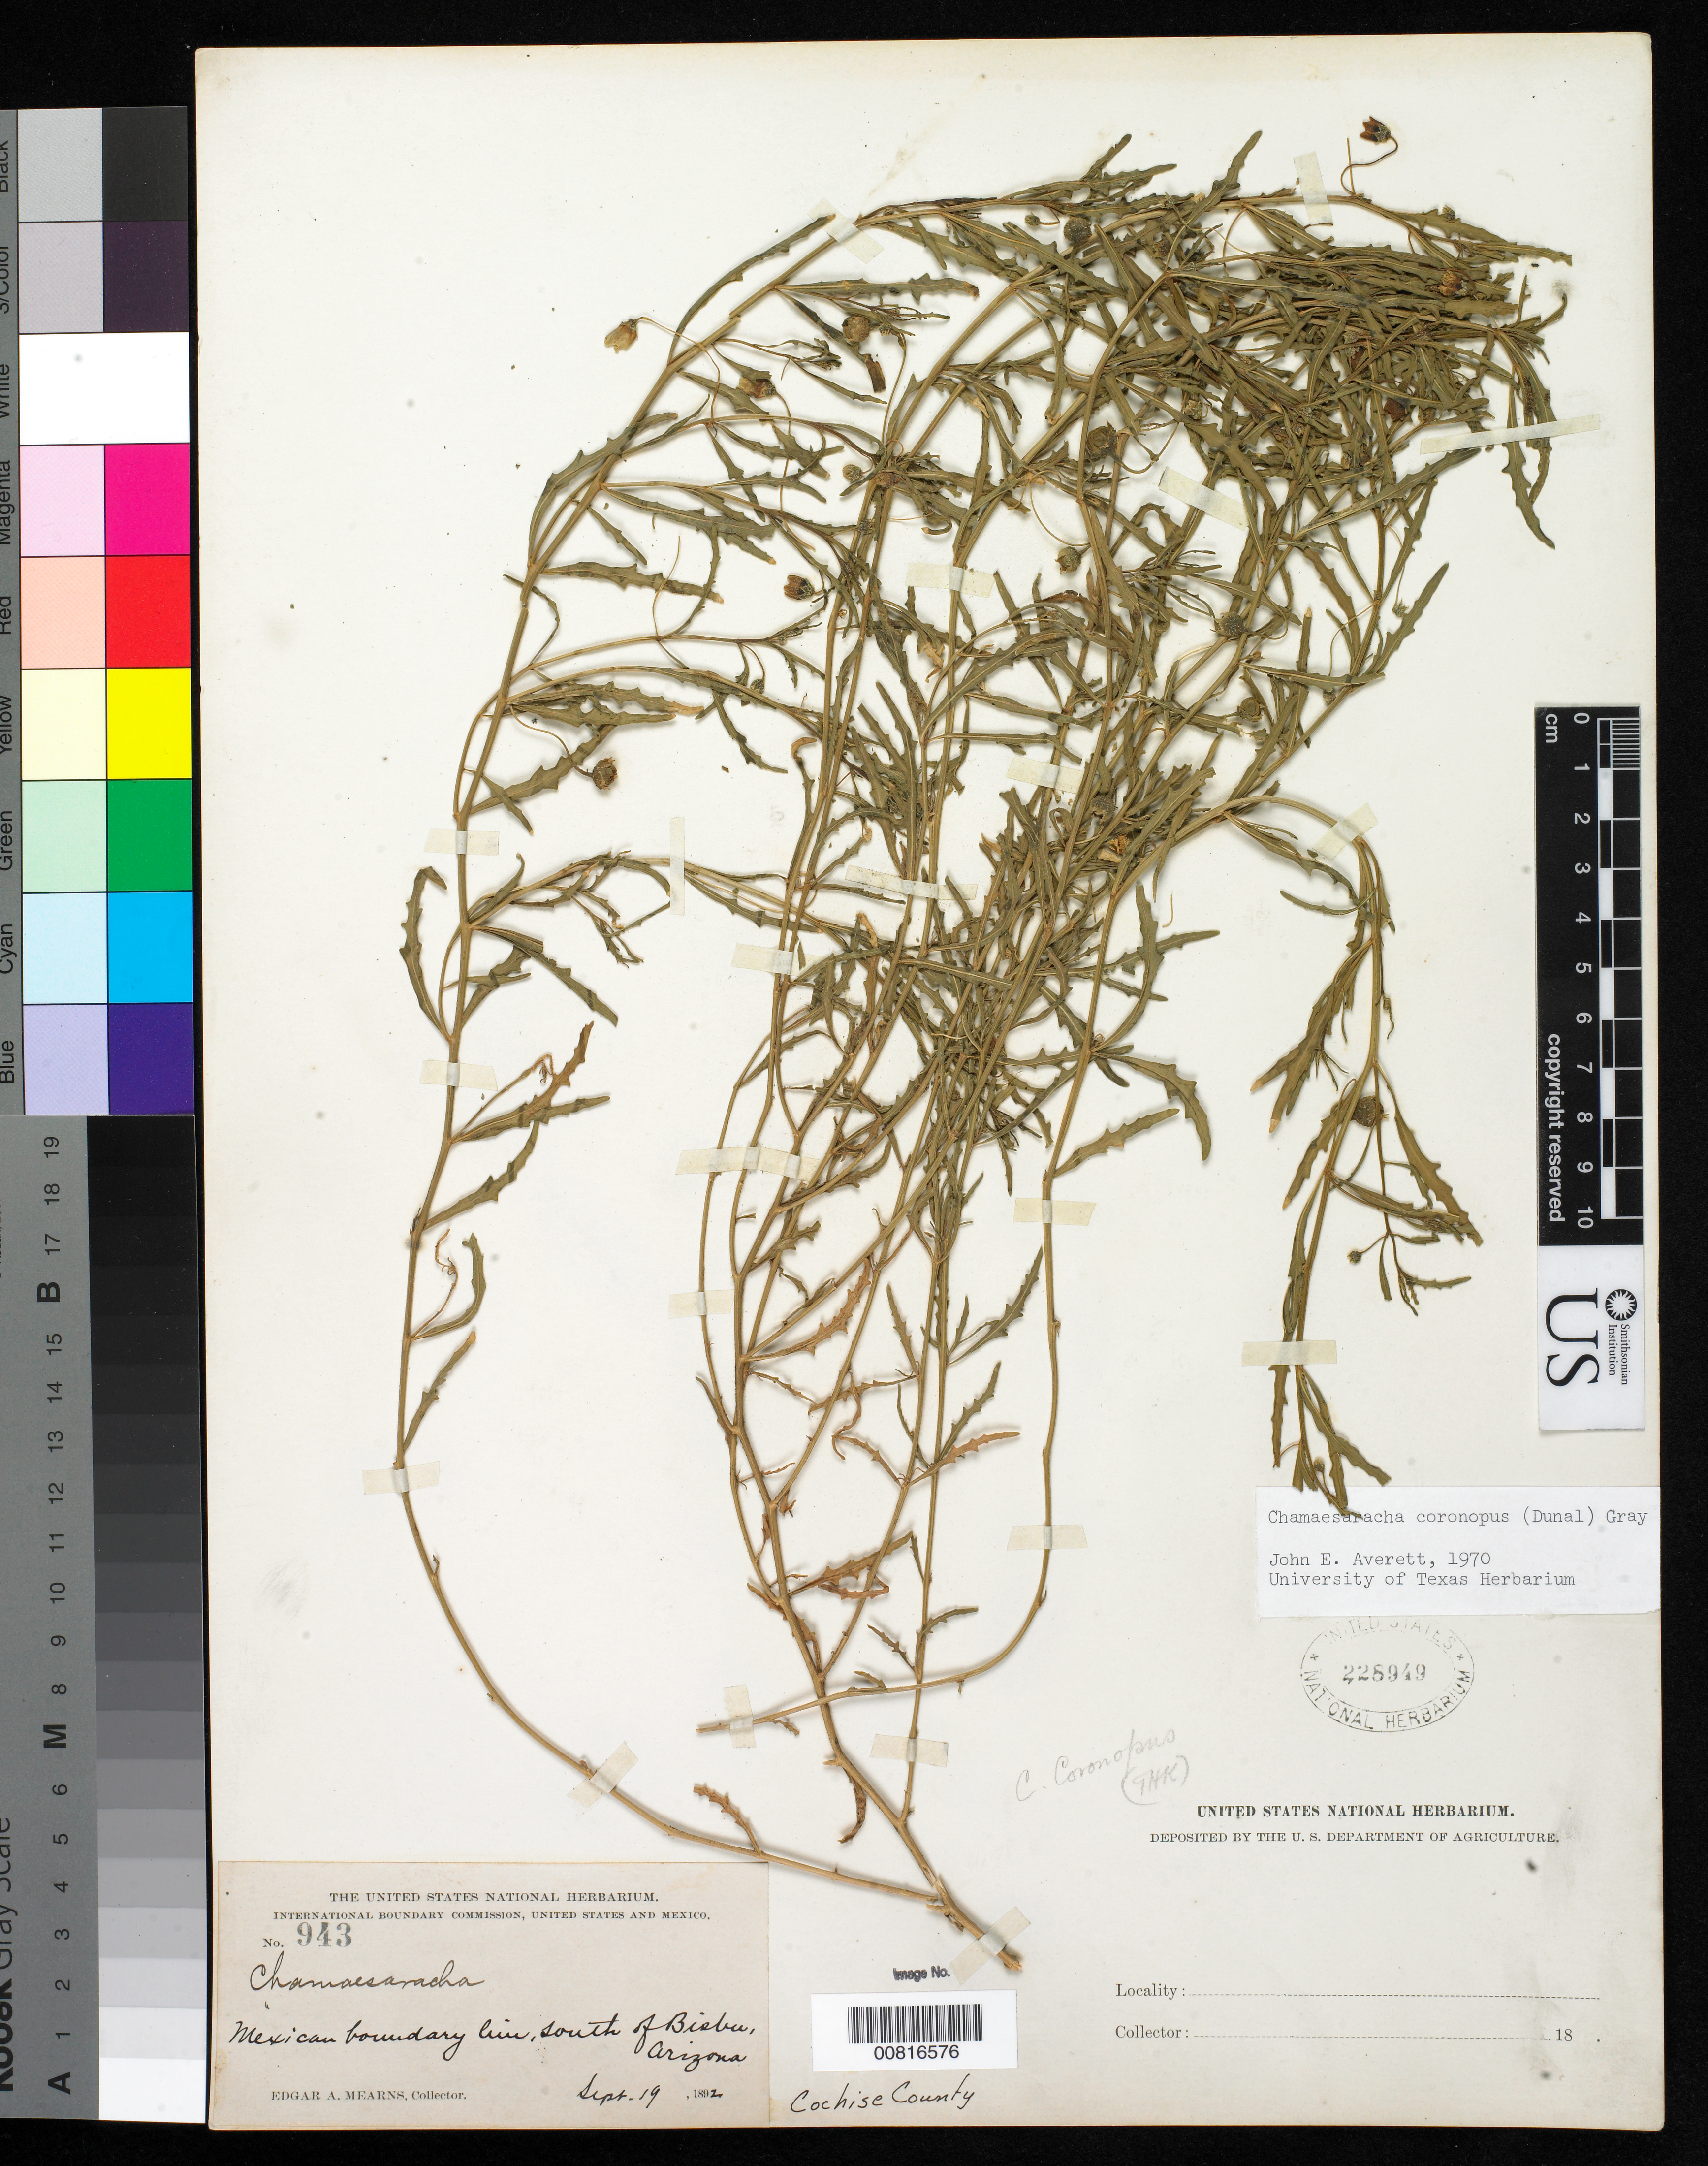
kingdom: Plantae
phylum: Tracheophyta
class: Magnoliopsida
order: Solanales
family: Solanaceae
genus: Chamaesaracha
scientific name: Chamaesaracha coronopus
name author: (Dunal) A. Gray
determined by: Averett, J. E., (GAS)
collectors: E. A. Mearns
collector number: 943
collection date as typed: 19 Sep 1892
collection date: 1892-09-19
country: United States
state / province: Arizona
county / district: Cochise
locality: South of Bisbee, Cochise County, Arizona. Mexican Boundary Line.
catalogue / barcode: US 228949